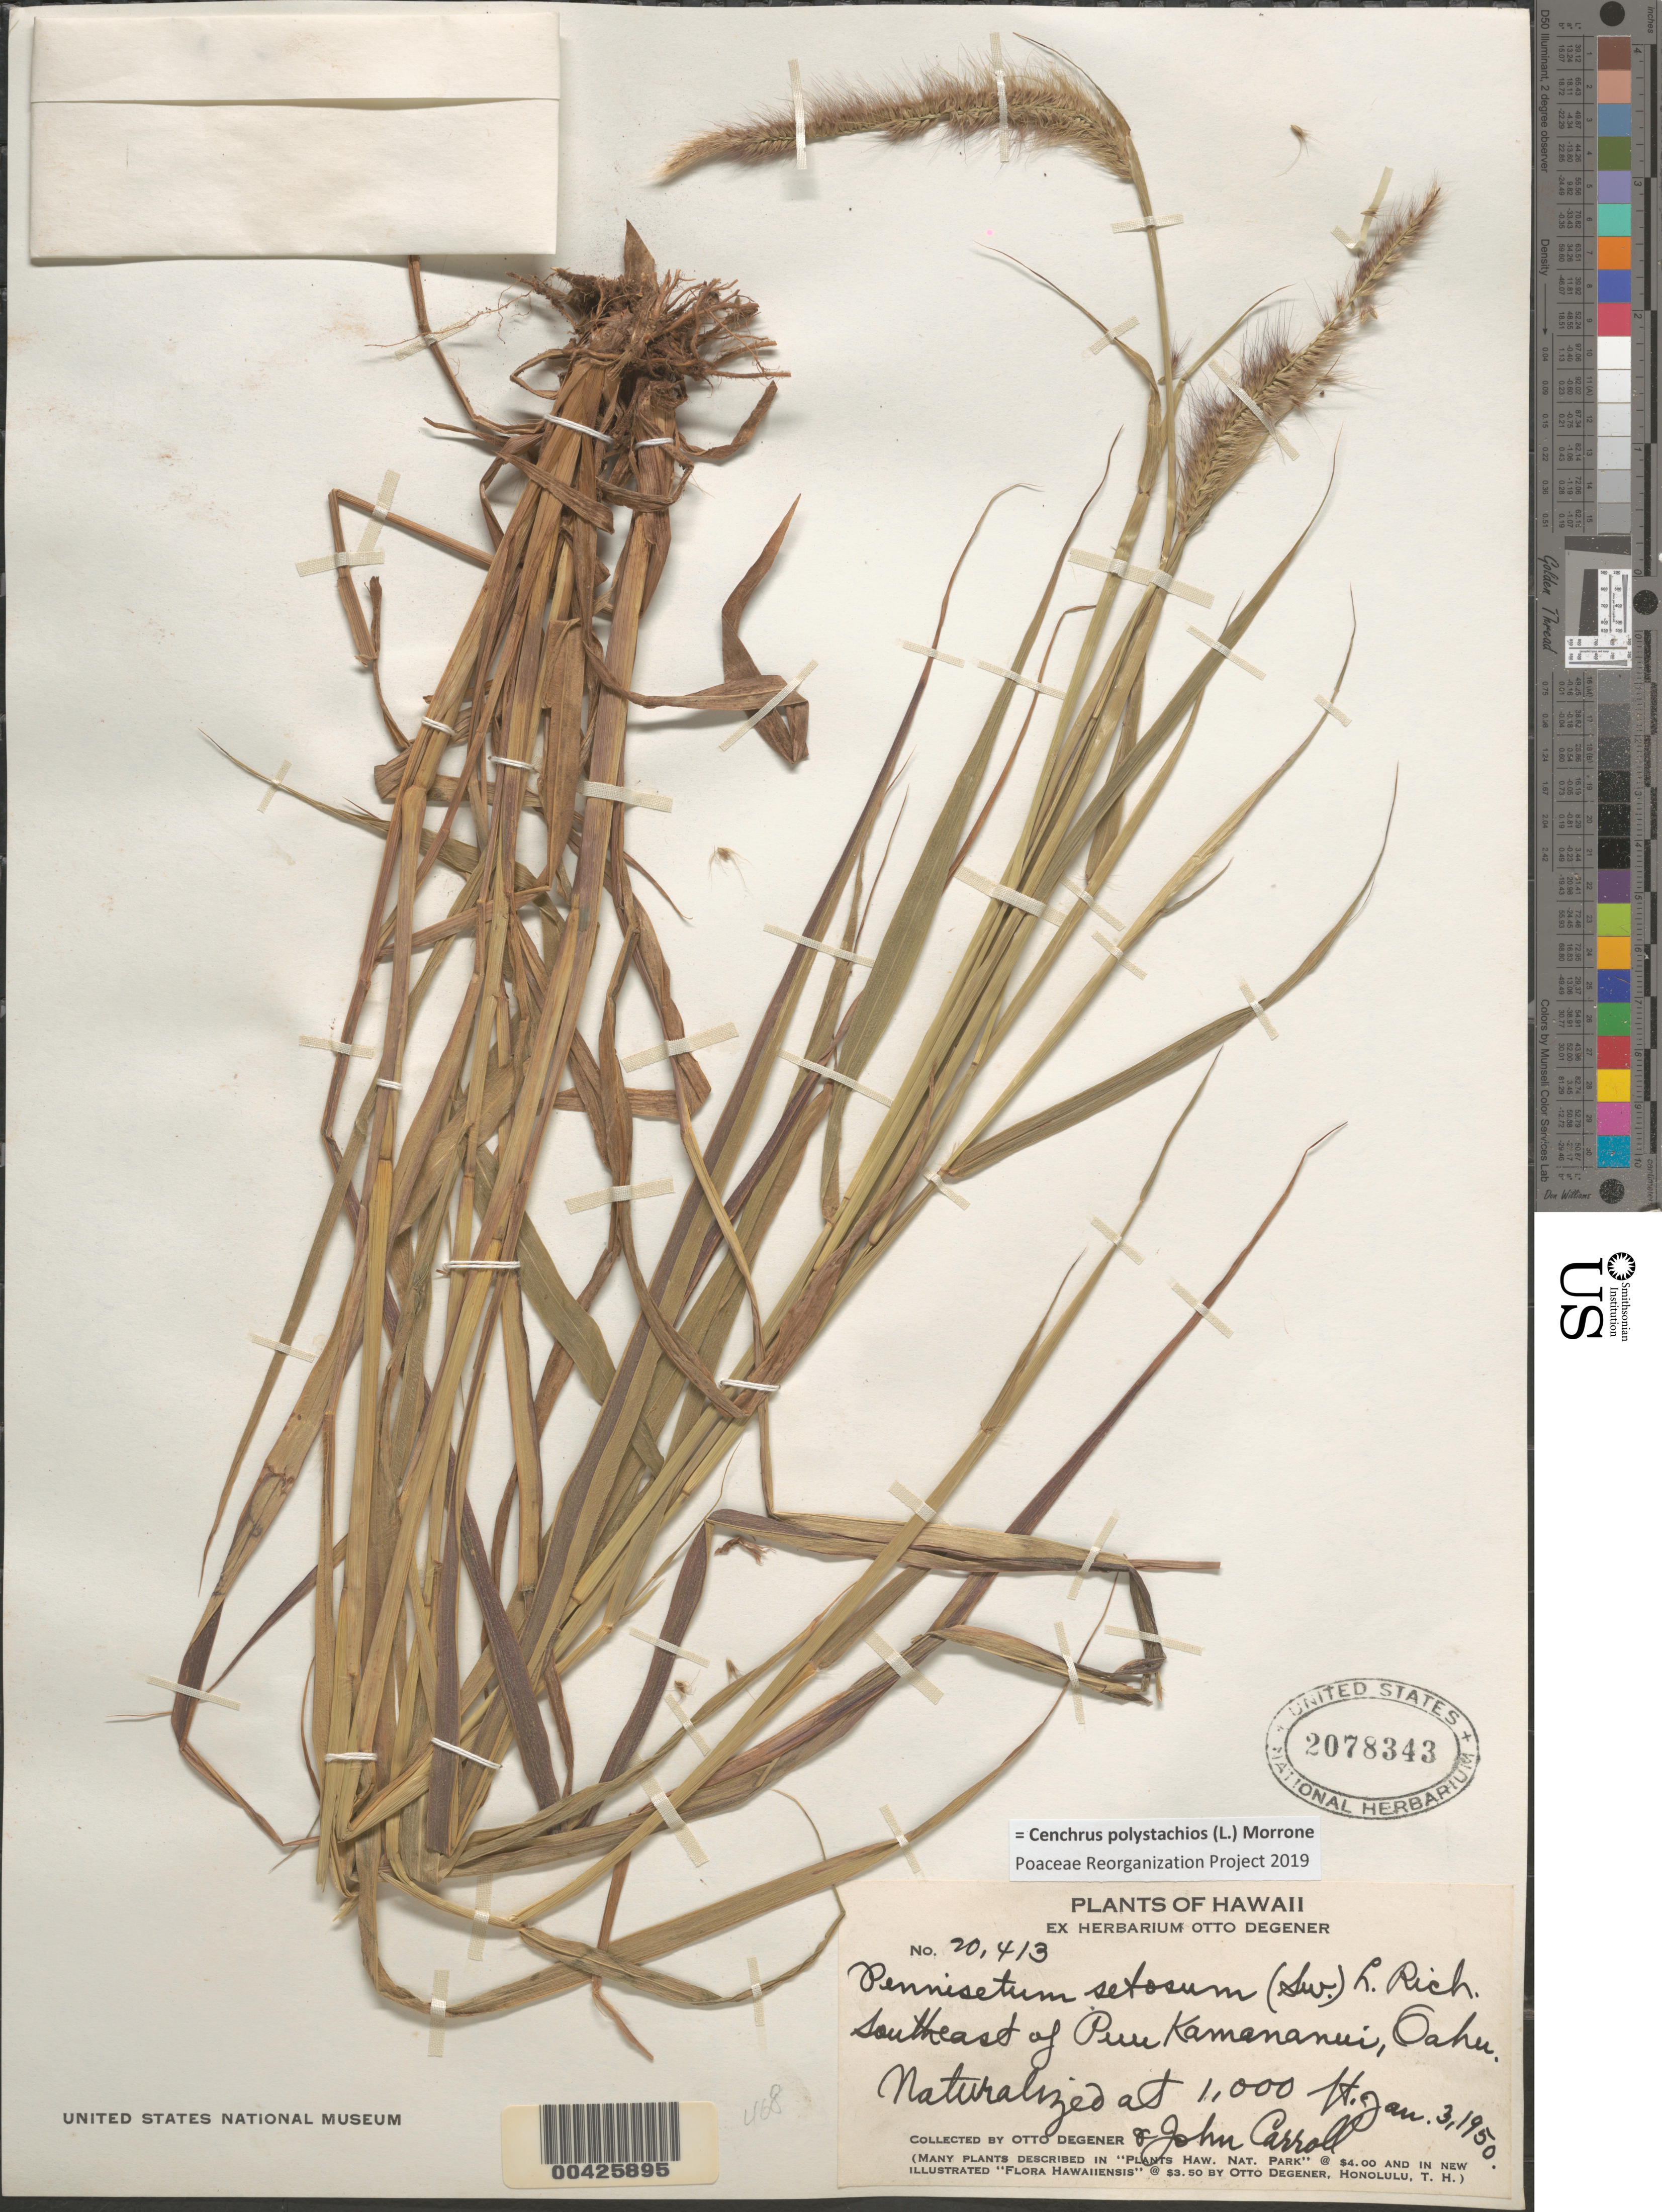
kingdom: Plantae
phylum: Tracheophyta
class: Liliopsida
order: Poales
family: Poaceae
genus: Cenchrus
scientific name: Cenchrus polystachios subsp. setosus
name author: (Sw.) P.M. Peterson & Y. Herrera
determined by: Wagner, W. L., (BOT), Smithsonian Institution - National Museum of Natural History (UNITED STATES)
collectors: O. Degener & J. Carroll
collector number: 20413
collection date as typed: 3 Jan 1950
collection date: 1950-01-03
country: United States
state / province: Hawaii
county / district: Honolulu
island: Oahu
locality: SE of Puu Kamananui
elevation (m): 305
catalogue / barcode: US 2078343